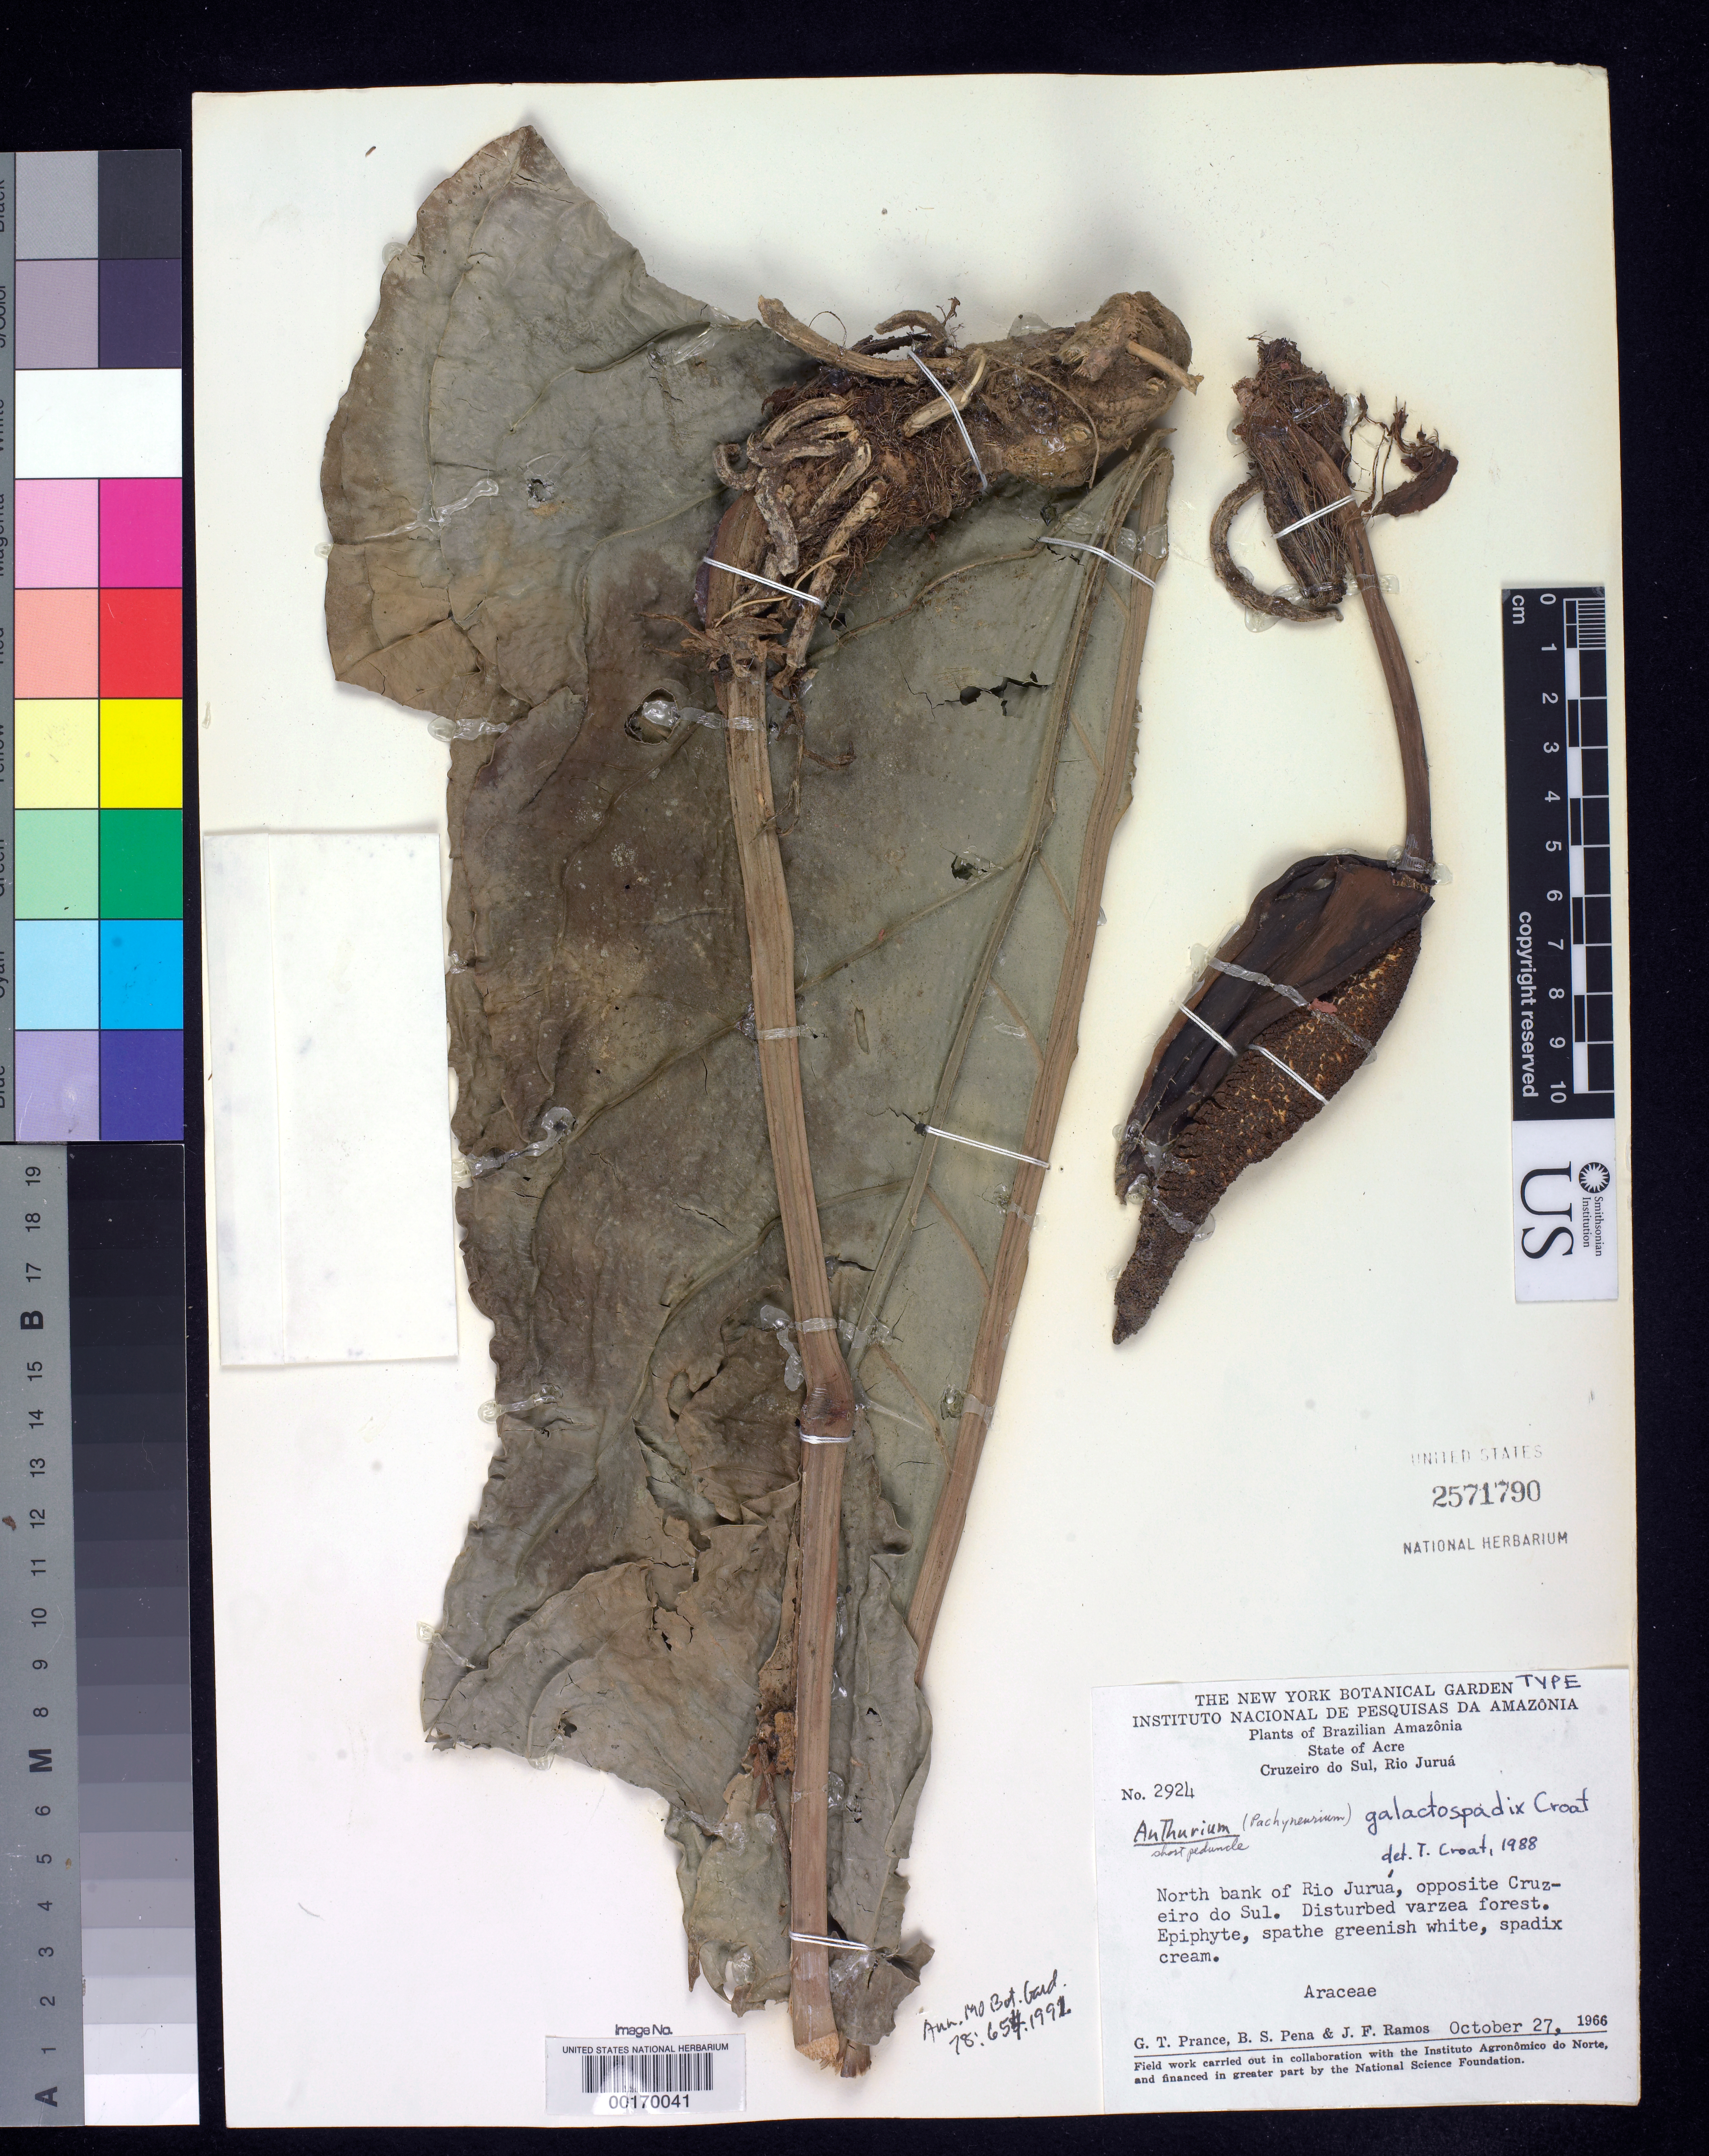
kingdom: Plantae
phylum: Tracheophyta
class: Liliopsida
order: Alismatales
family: Araceae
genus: Anthurium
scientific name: Anthurium galactospadix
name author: Croat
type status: Isotype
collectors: G. T. Prance, B. S. Pena & J. F. Ramos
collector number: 2924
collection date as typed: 27 Oct 1966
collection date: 1966-10-27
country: Brazil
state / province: Acre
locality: N bank of Rio Jurua, opposite Cruzeiro do Sul.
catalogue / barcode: US 2571790